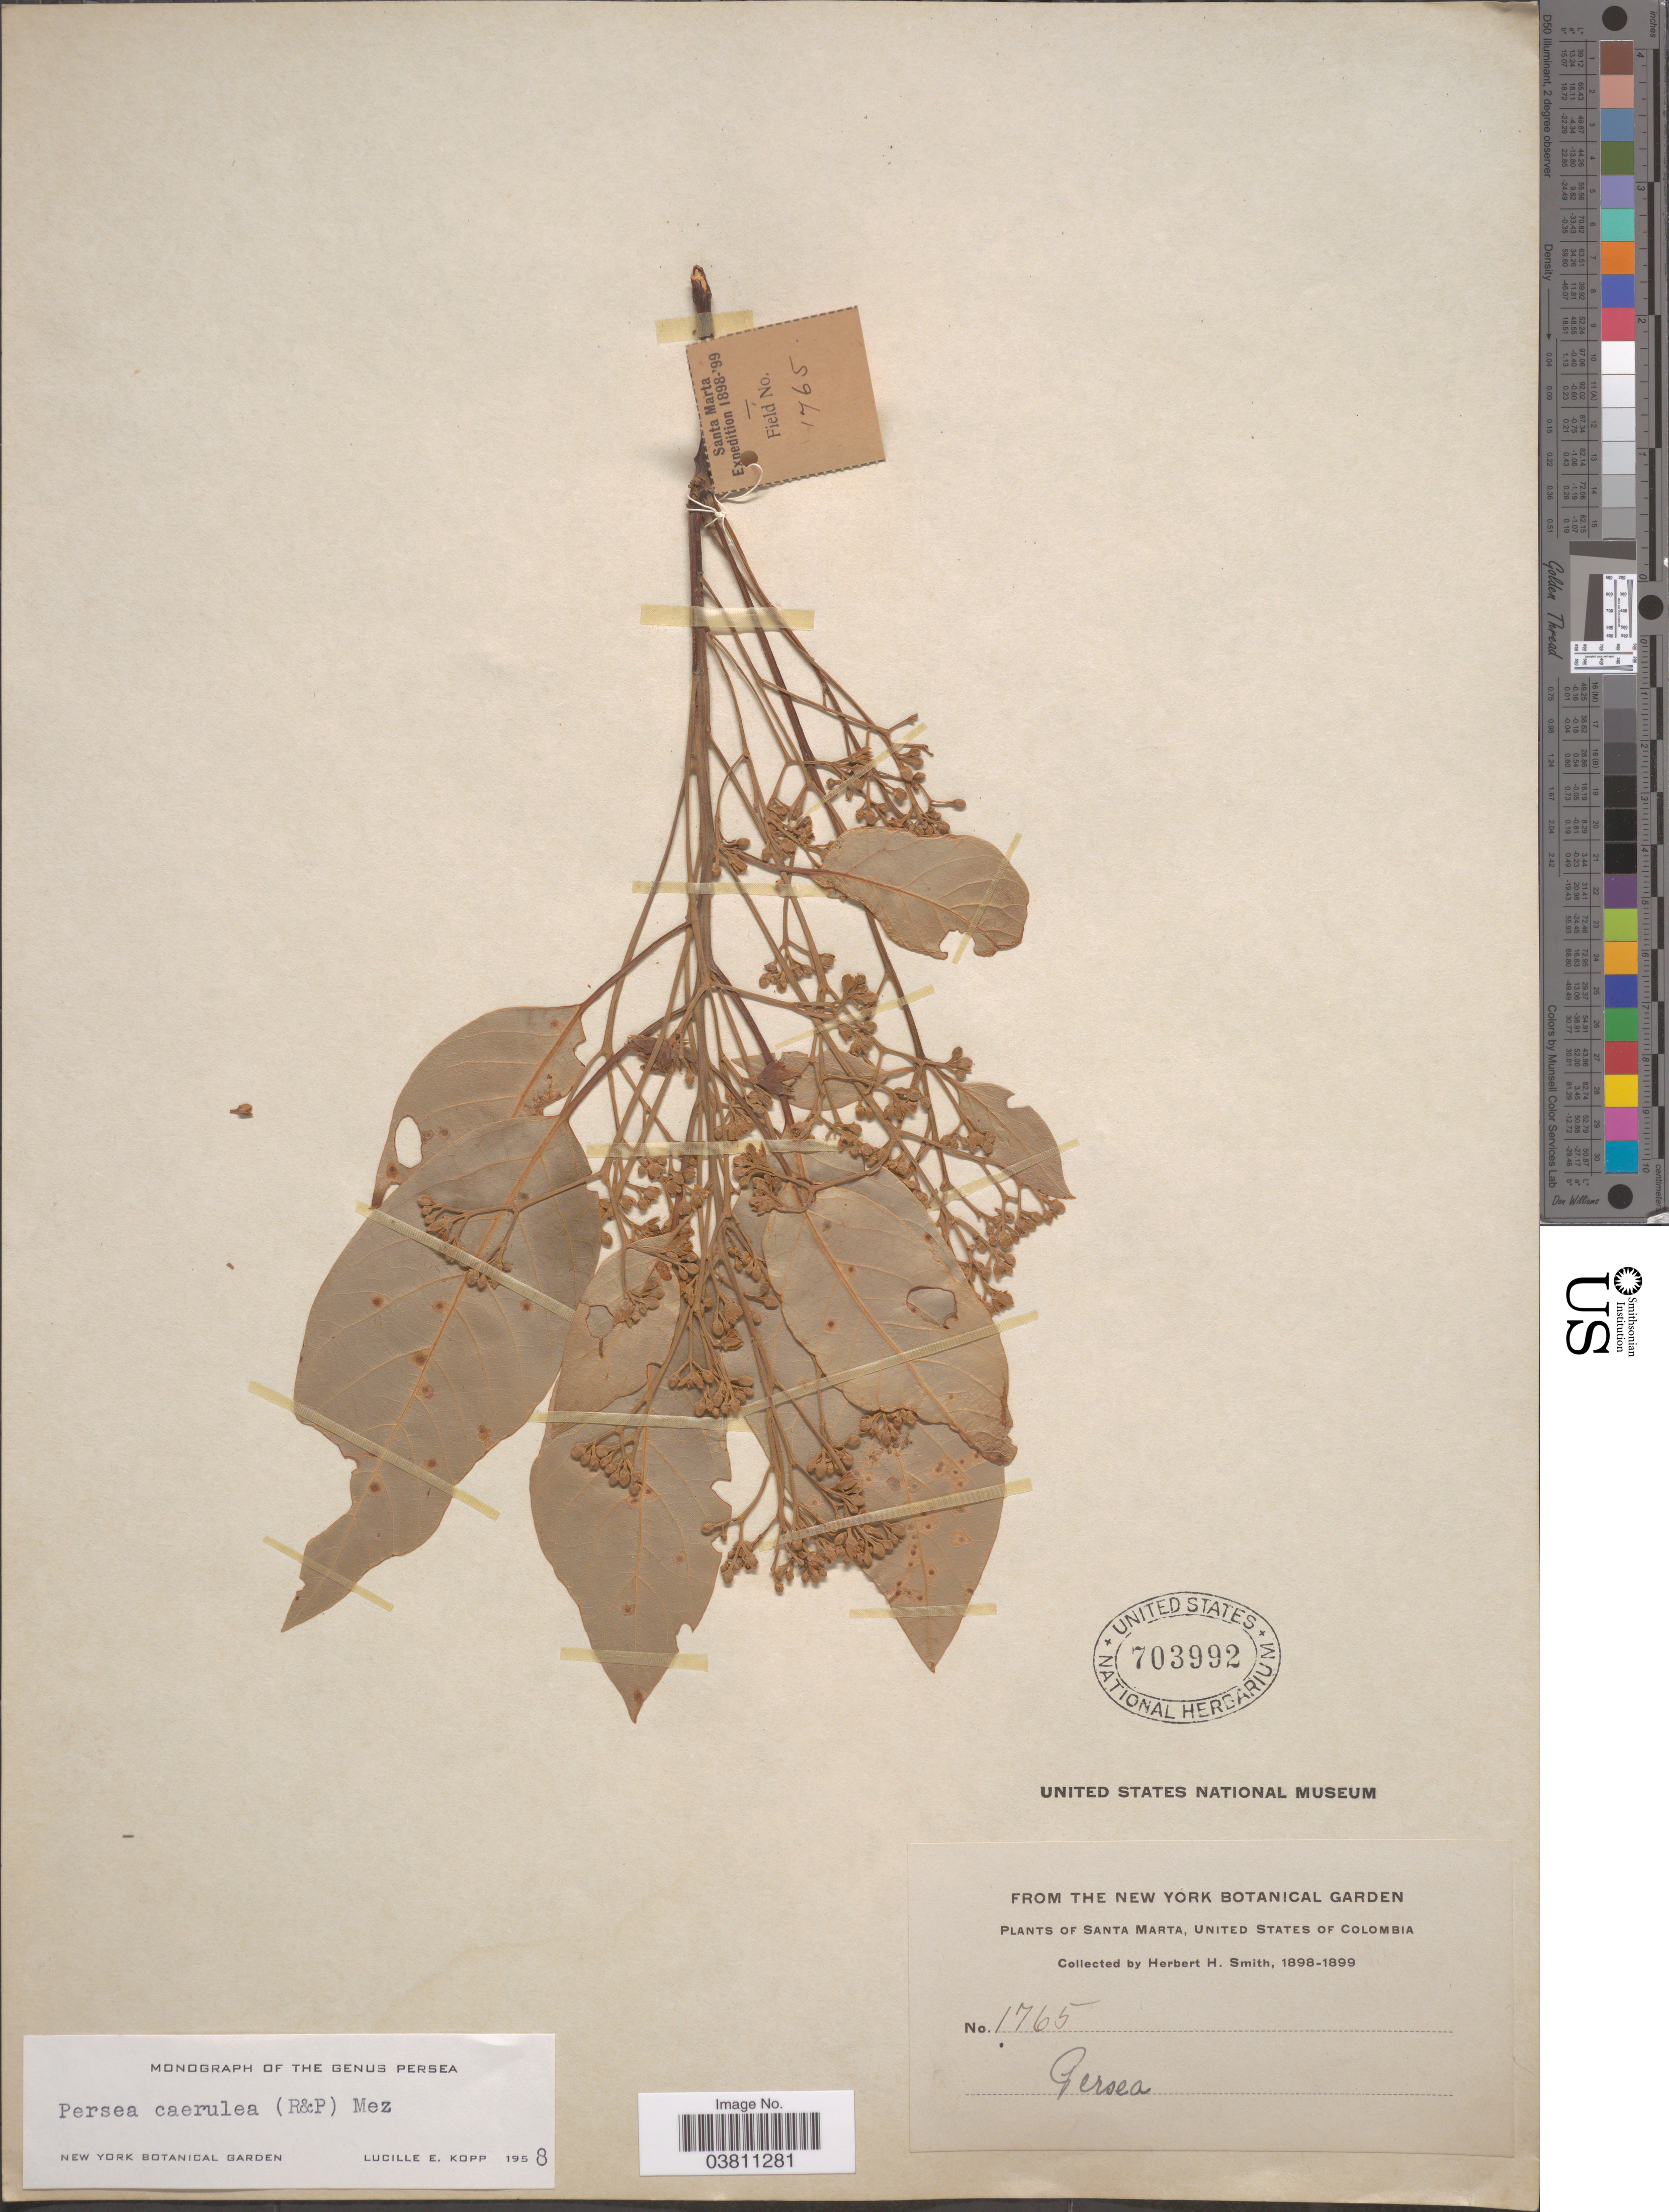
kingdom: Plantae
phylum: Tracheophyta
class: Magnoliopsida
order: Laurales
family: Lauraceae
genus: Persea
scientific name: Persea caerulea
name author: (Ruiz & Pav.) Mez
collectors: Herbert H. Smith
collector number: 1765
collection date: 1898/1899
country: Colombia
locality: Santa Marta, United States of Colombia.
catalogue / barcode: US 703992